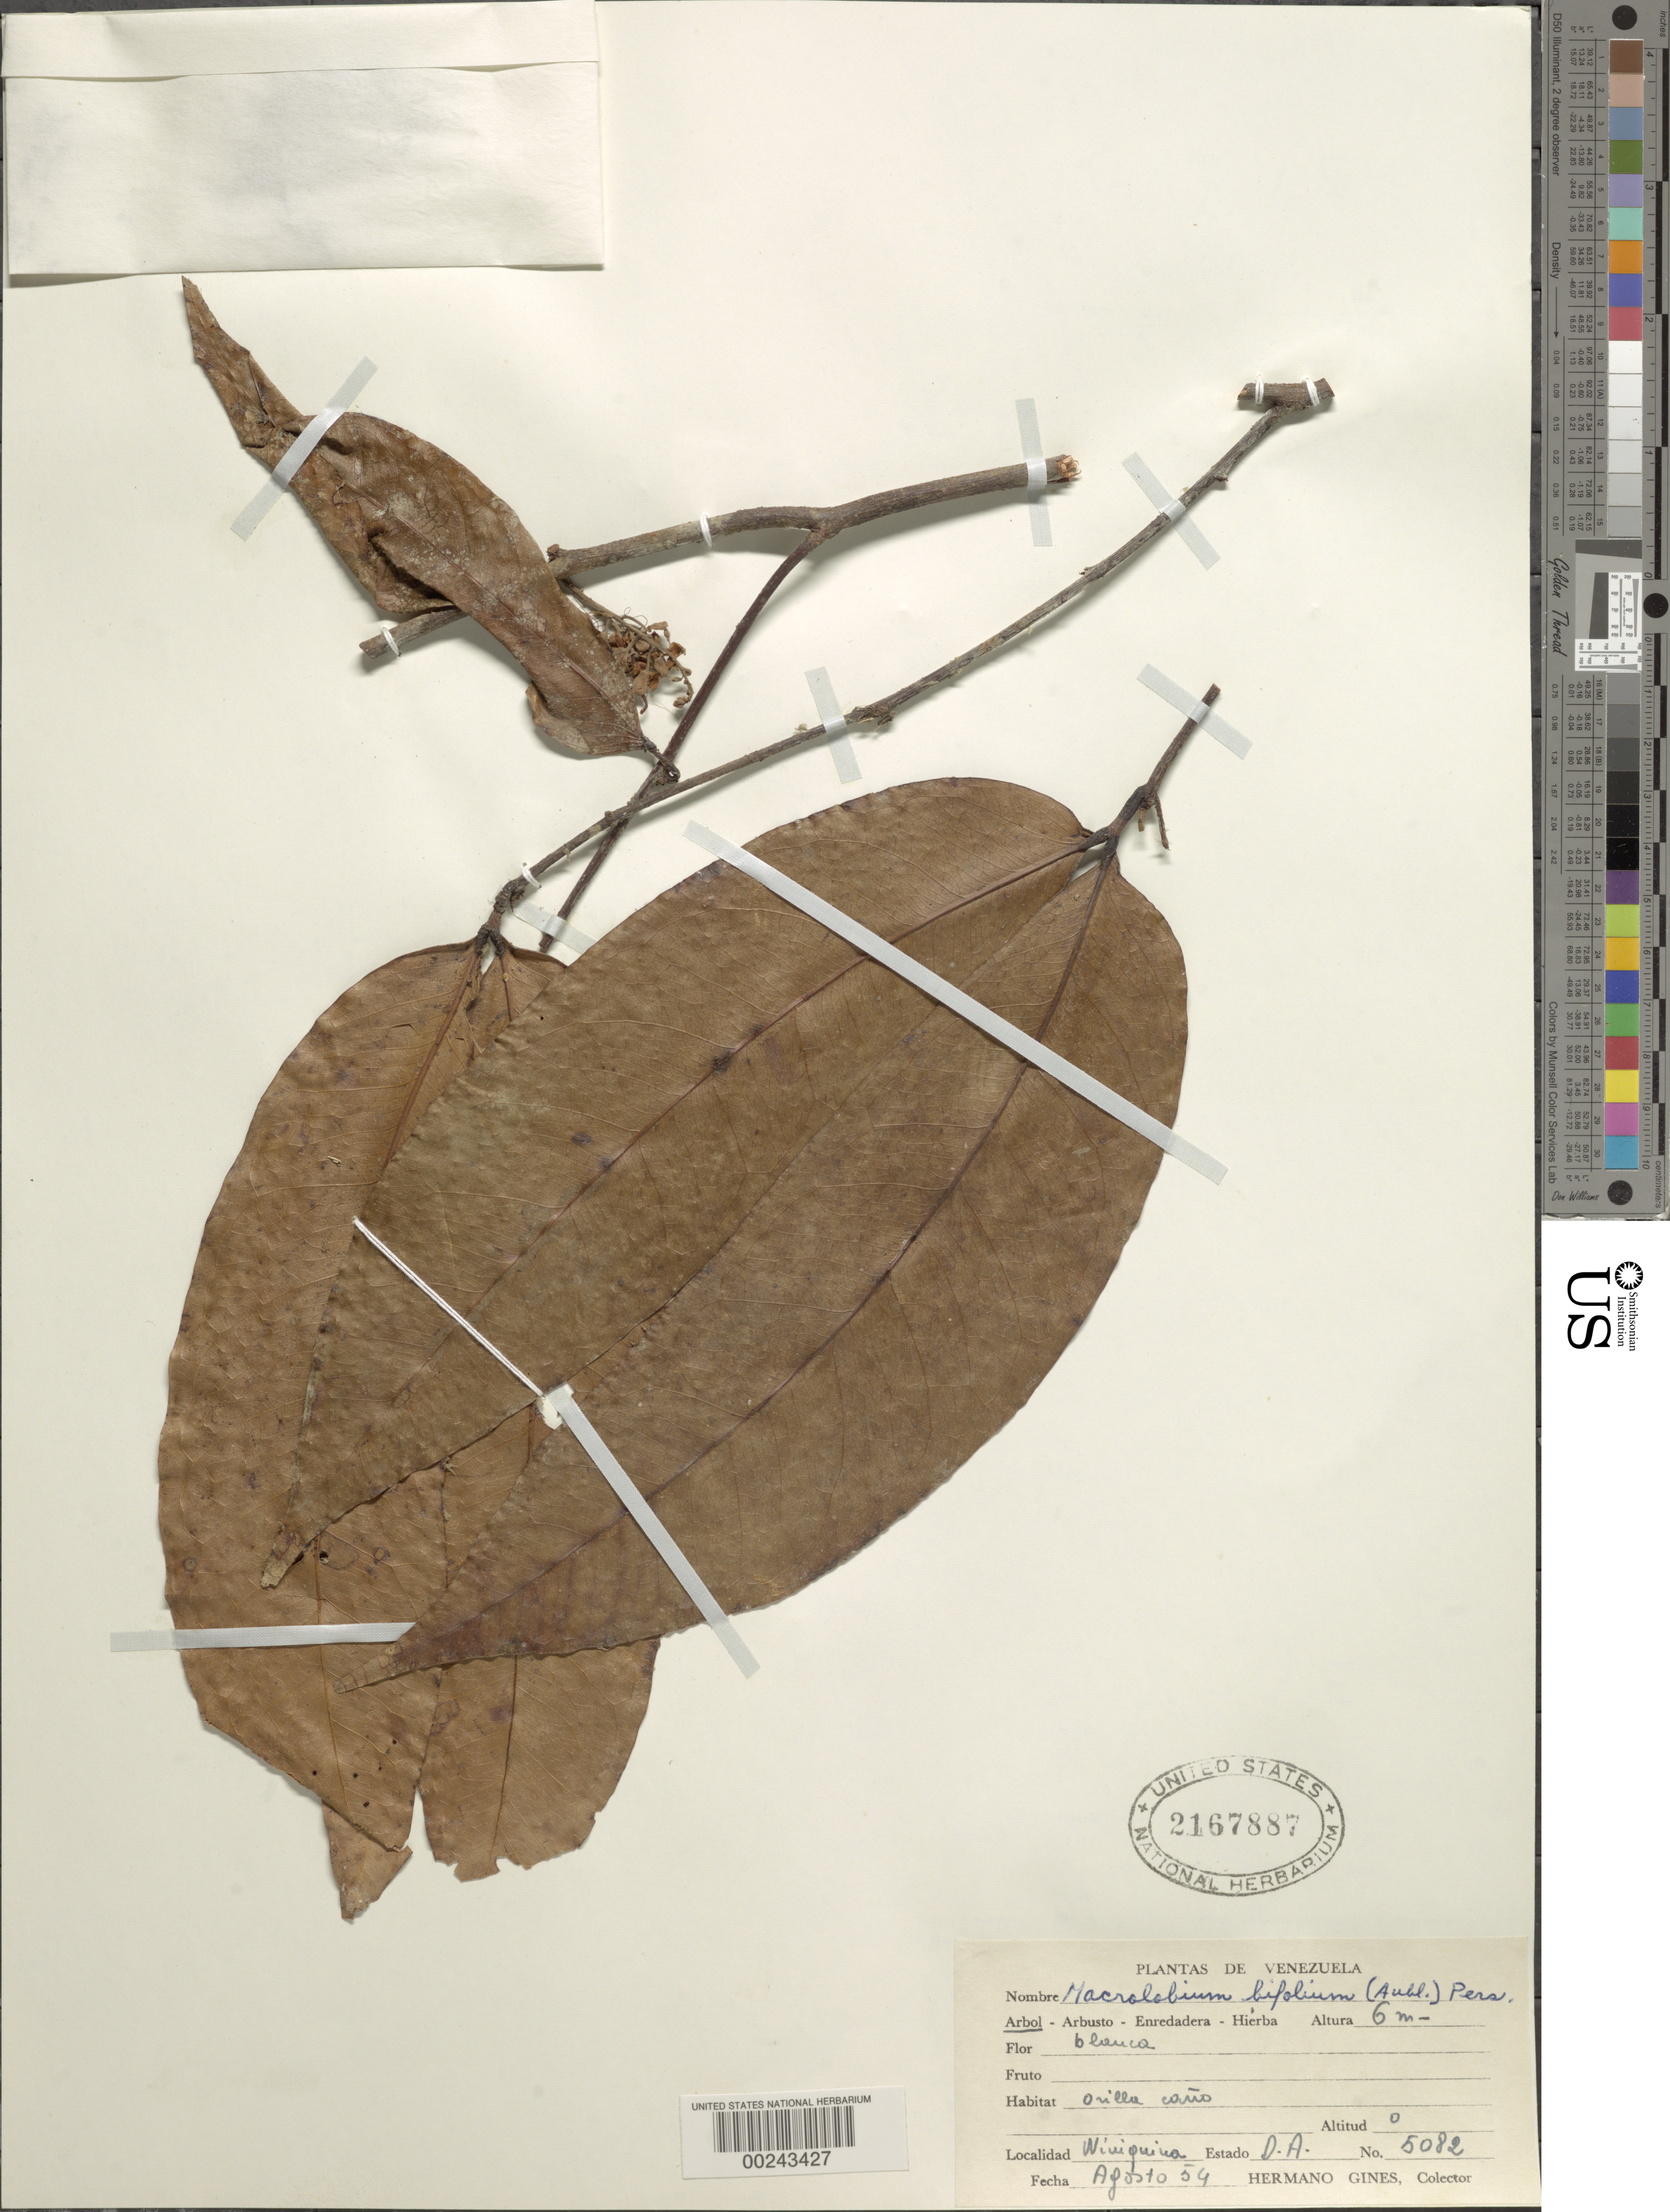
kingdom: Plantae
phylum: Tracheophyta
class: Magnoliopsida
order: Fabales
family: Fabaceae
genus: Macrolobium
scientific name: Macrolobium bifolium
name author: (Aubl.) Pers.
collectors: Bro. Gines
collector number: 5082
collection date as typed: Aug 1954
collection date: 1954-08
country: Venezuela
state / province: Delta Amacuro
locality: Wimiquina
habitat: Edge of canyon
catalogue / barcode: US 2167887